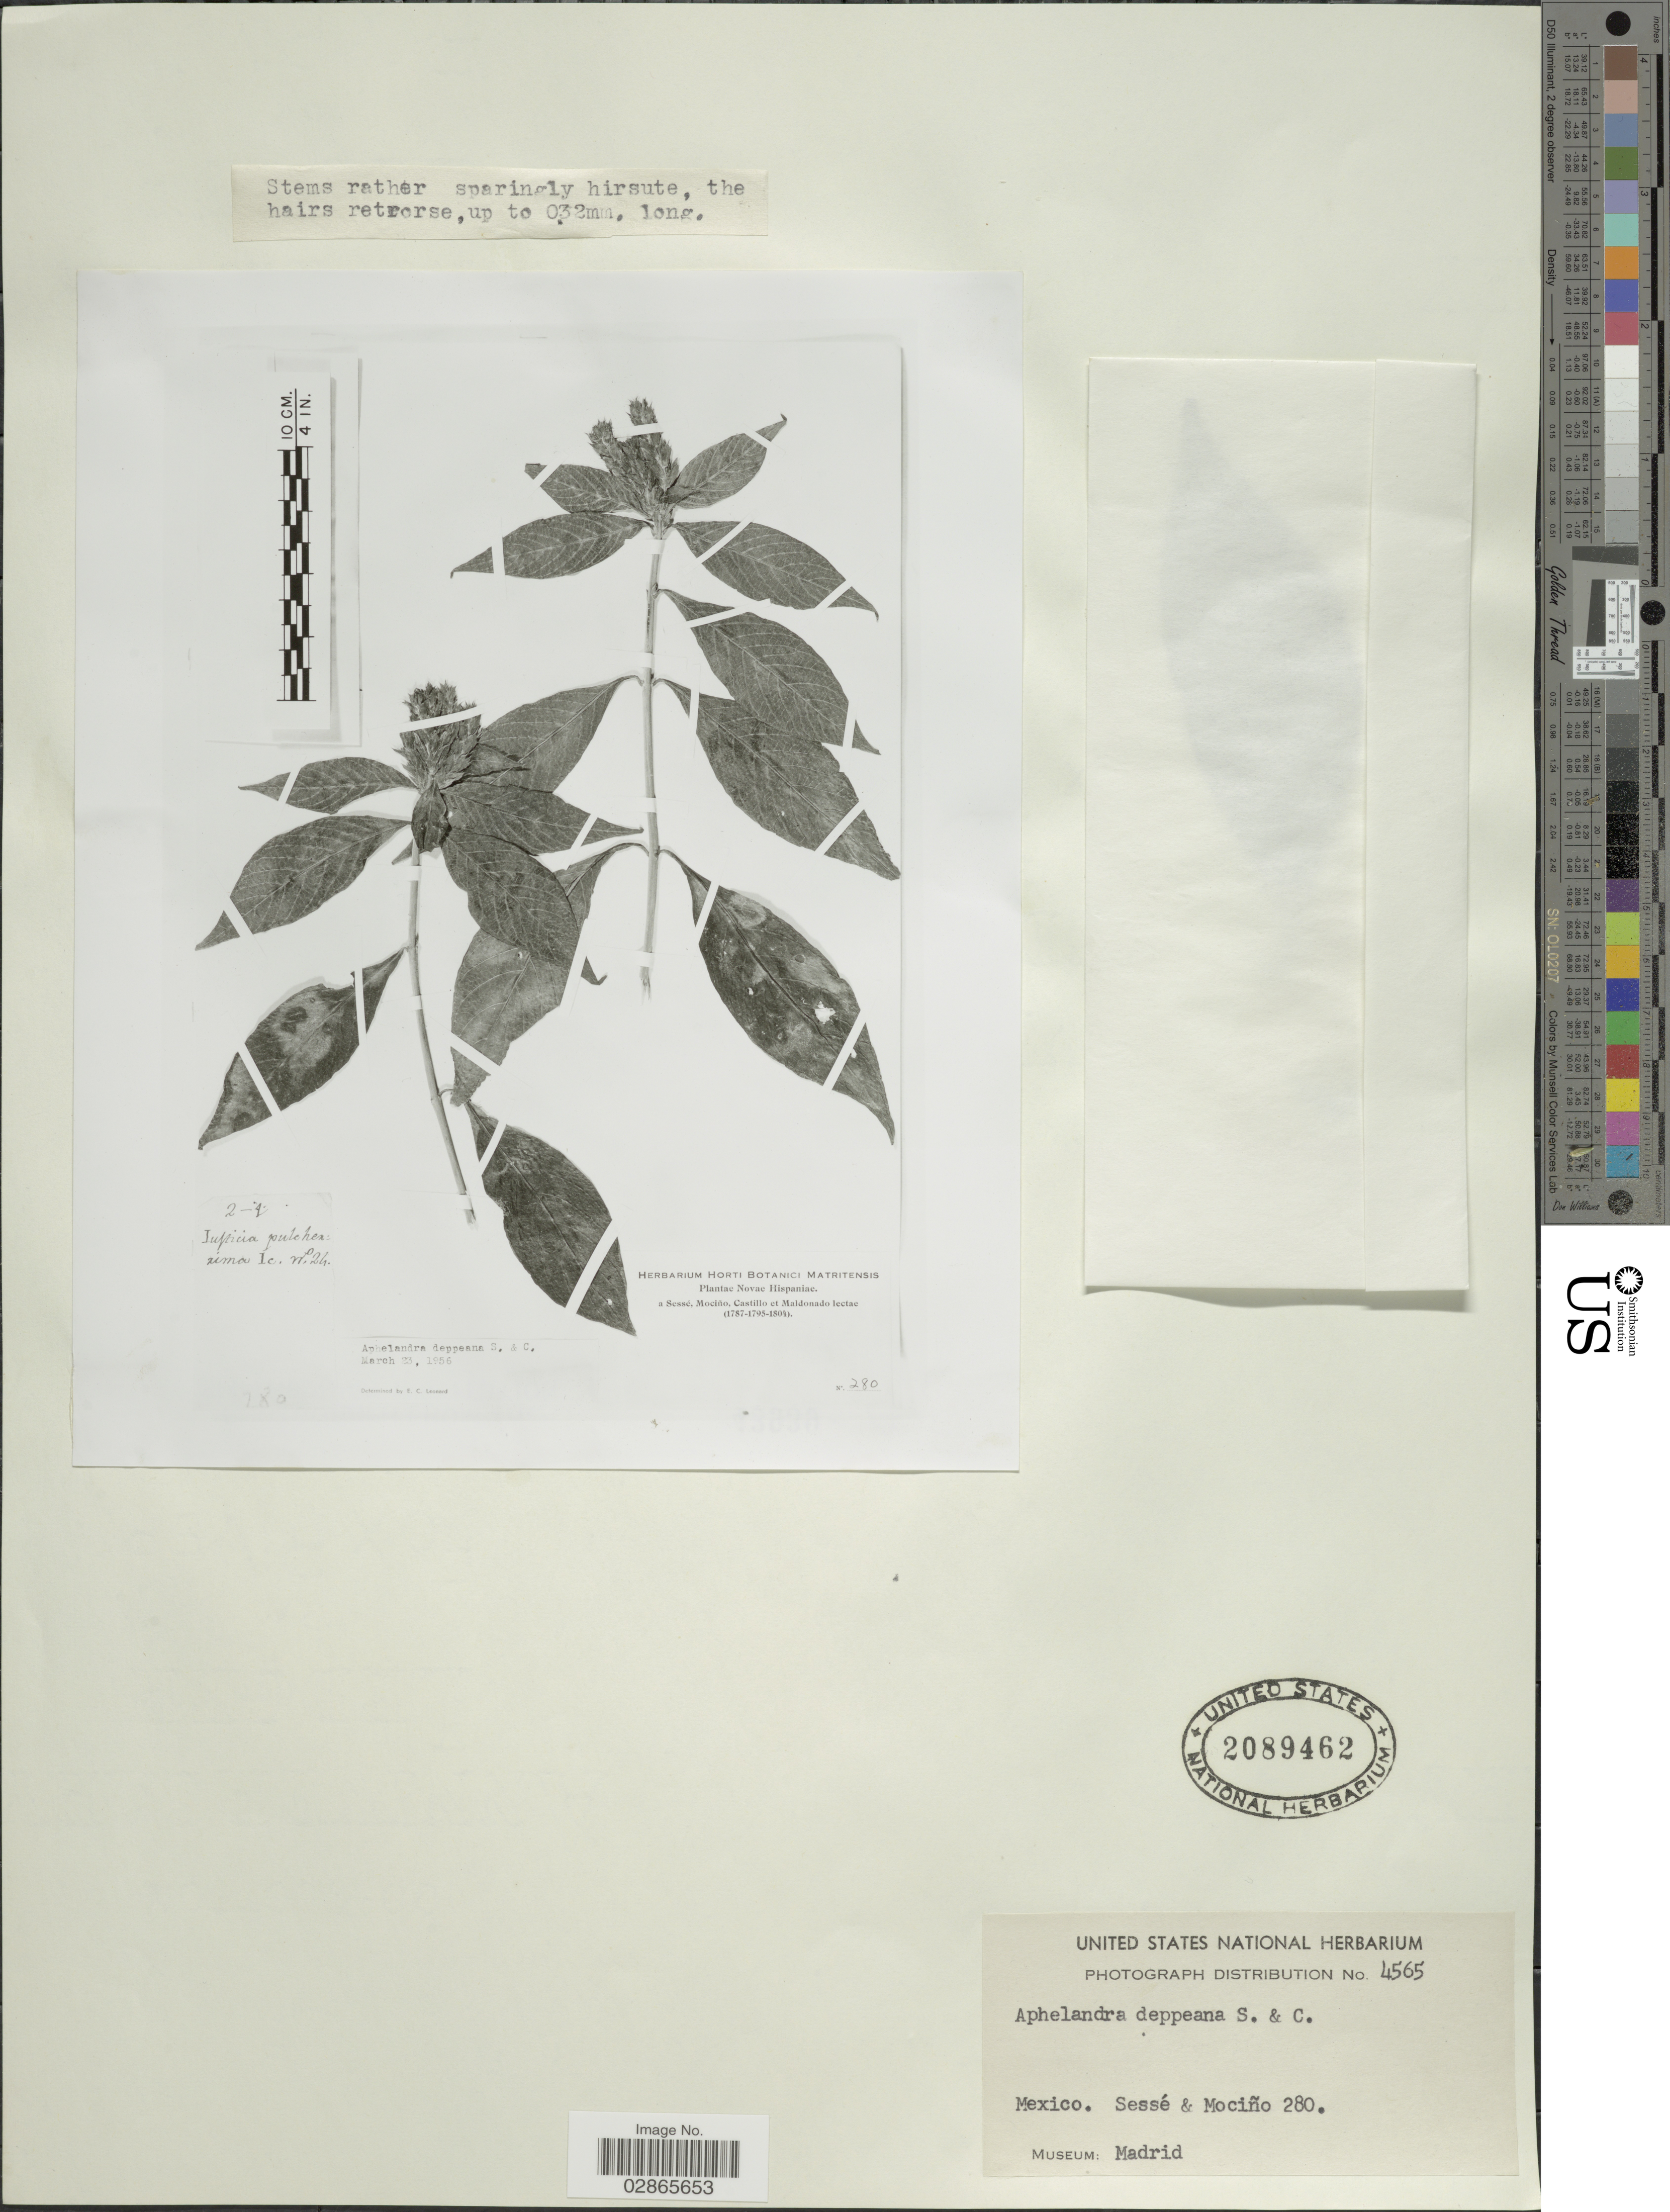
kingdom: Plantae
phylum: Tracheophyta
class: Magnoliopsida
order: Lamiales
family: Acanthaceae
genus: Aphelandra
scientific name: Aphelandra deppeana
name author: Schltdl. & Cham.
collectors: Sessé, -- & Mociño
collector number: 280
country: Mexico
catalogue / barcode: US 2089462